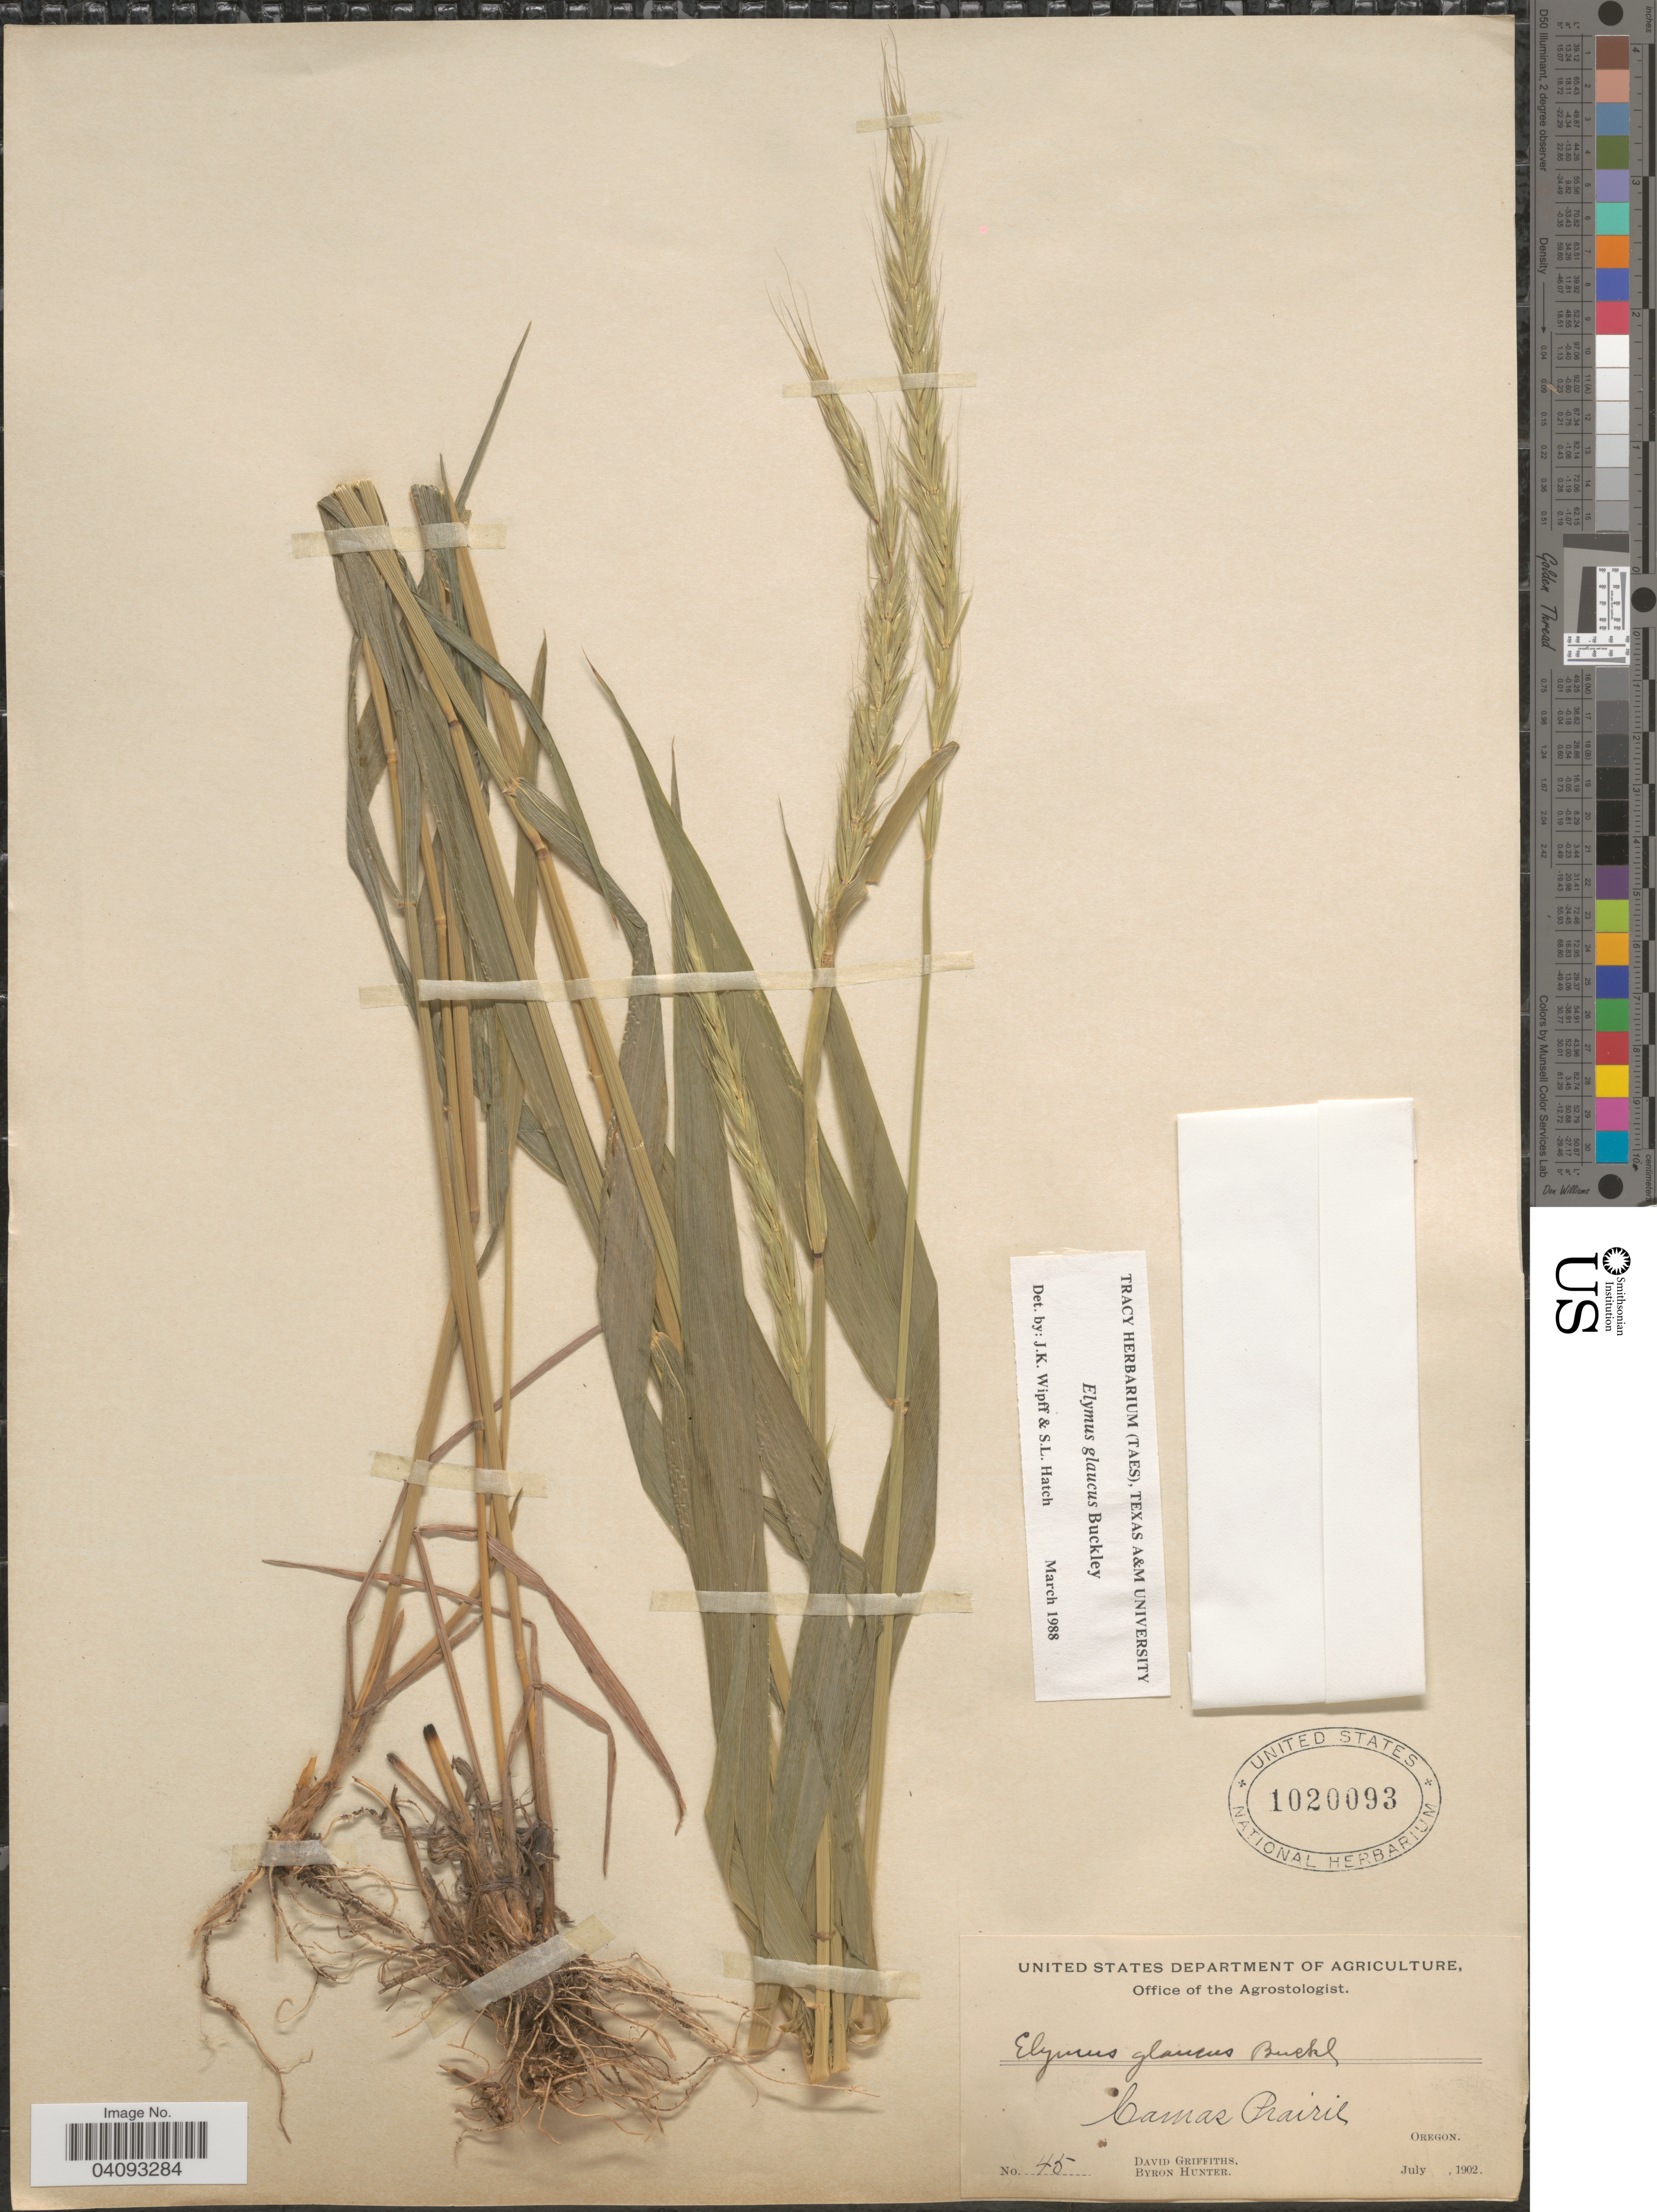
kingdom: Plantae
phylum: Tracheophyta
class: Liliopsida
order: Poales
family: Poaceae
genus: Elymus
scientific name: Elymus glaucus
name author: Buckley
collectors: D. Griffiths & B. Hunter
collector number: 45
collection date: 1902-07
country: United States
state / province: Oregon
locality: Camas Prairie.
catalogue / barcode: US 1020093